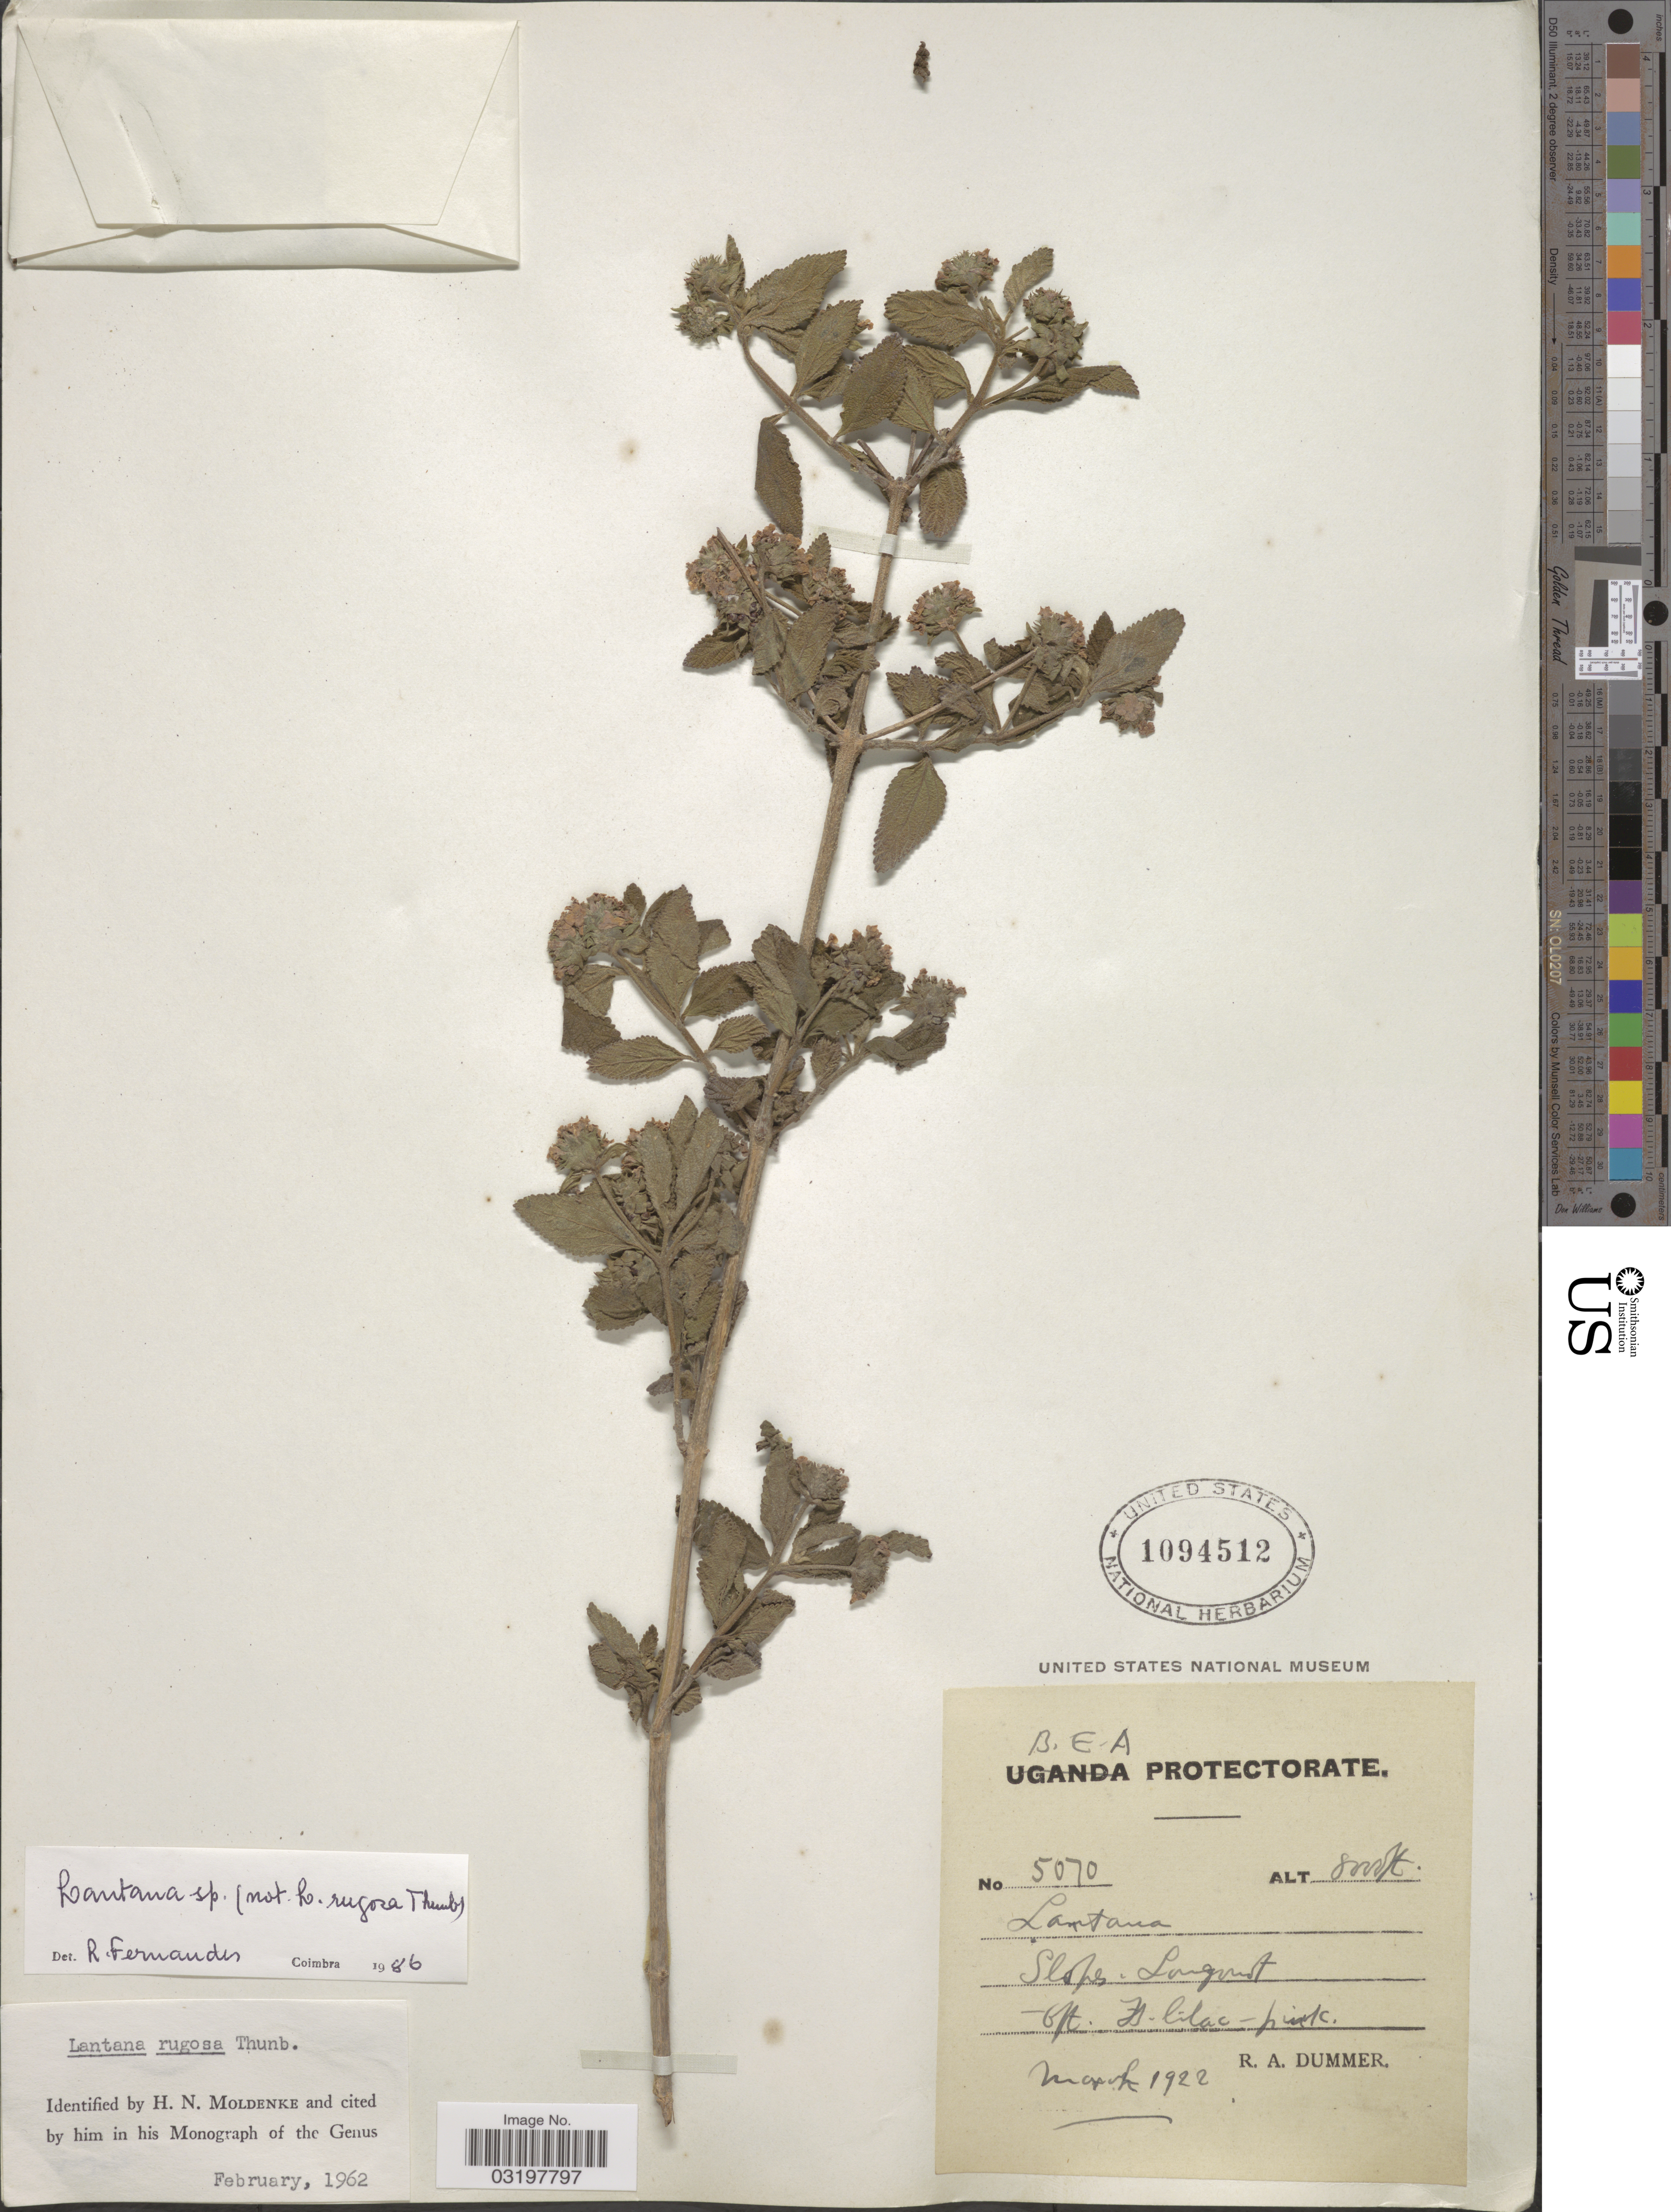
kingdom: Plantae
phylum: Tracheophyta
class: Magnoliopsida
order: Lamiales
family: Verbenaceae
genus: Lantana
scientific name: Lantana sp.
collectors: R. Dümmer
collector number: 5070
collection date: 1922-03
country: Kenya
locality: B.E.A. Protectorate. Slopes. Lowground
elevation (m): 2438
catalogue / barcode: US 1094512